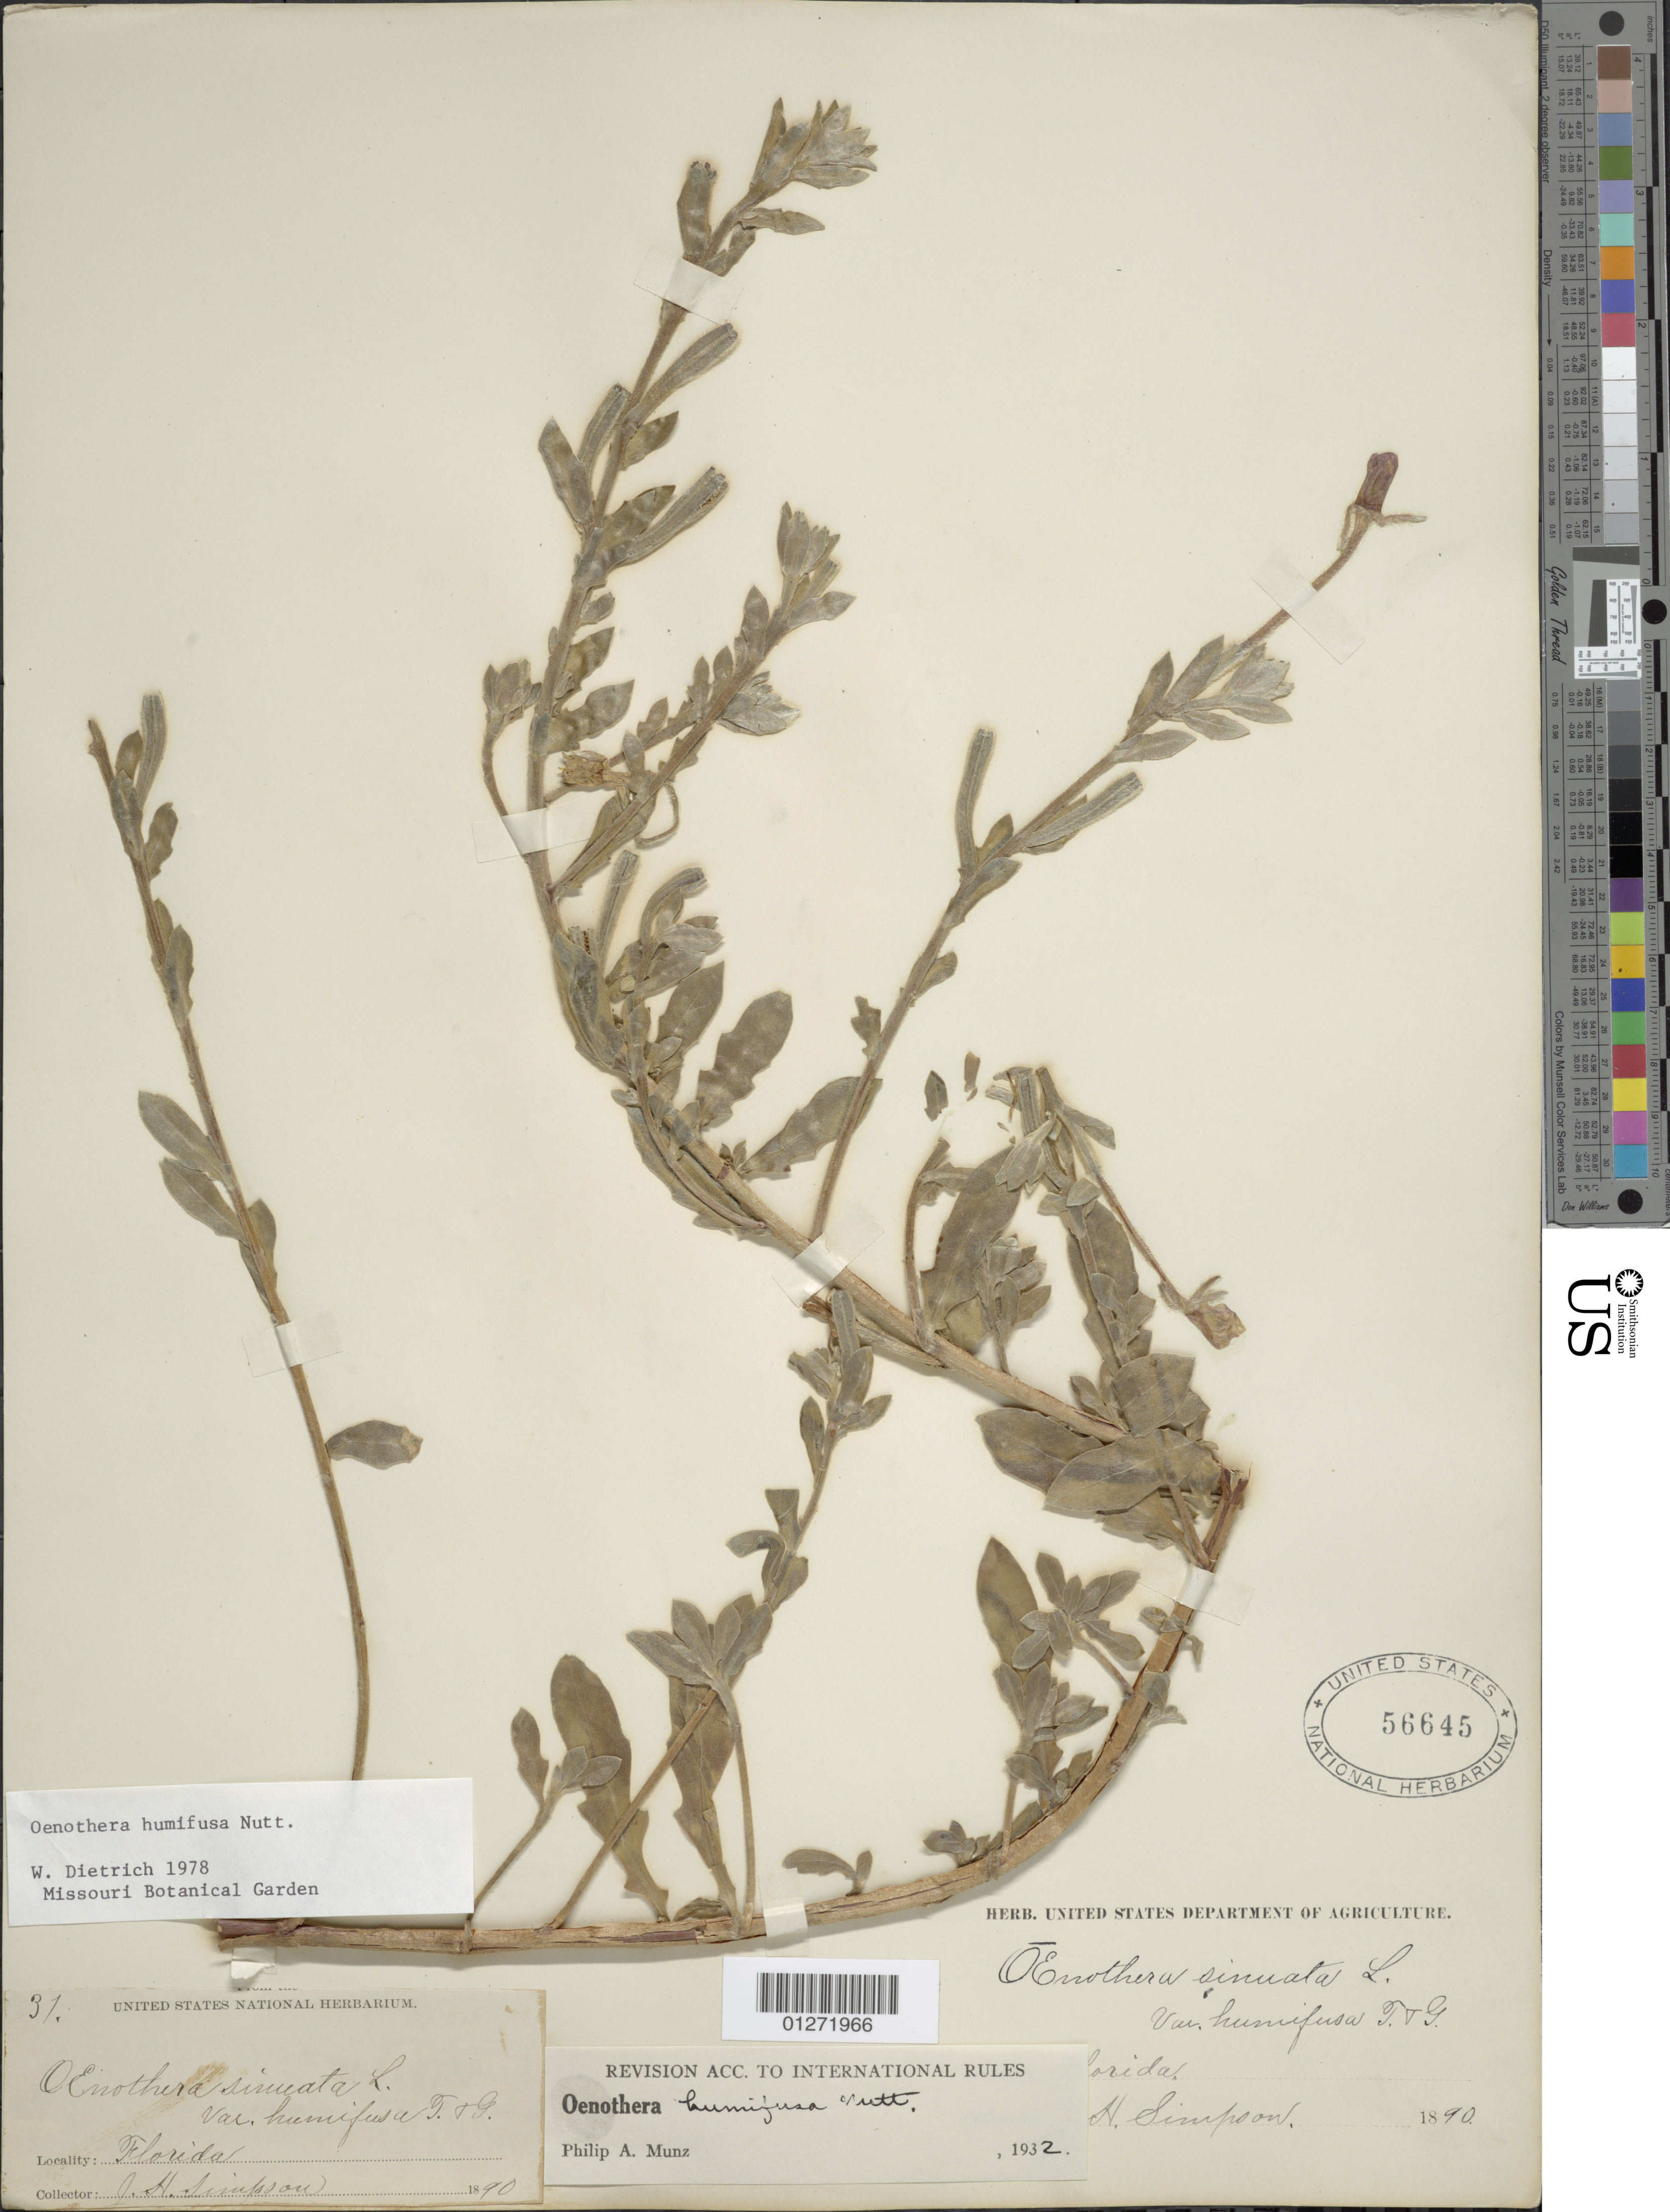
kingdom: Plantae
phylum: Tracheophyta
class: Magnoliopsida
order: Myrtales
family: Onagraceae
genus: Oenothera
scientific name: Oenothera humifusa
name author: Nutt.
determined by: Dietrich, W.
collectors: J. H. Simpson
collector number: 31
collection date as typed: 1890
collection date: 1890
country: United States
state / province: Florida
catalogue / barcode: US 56645